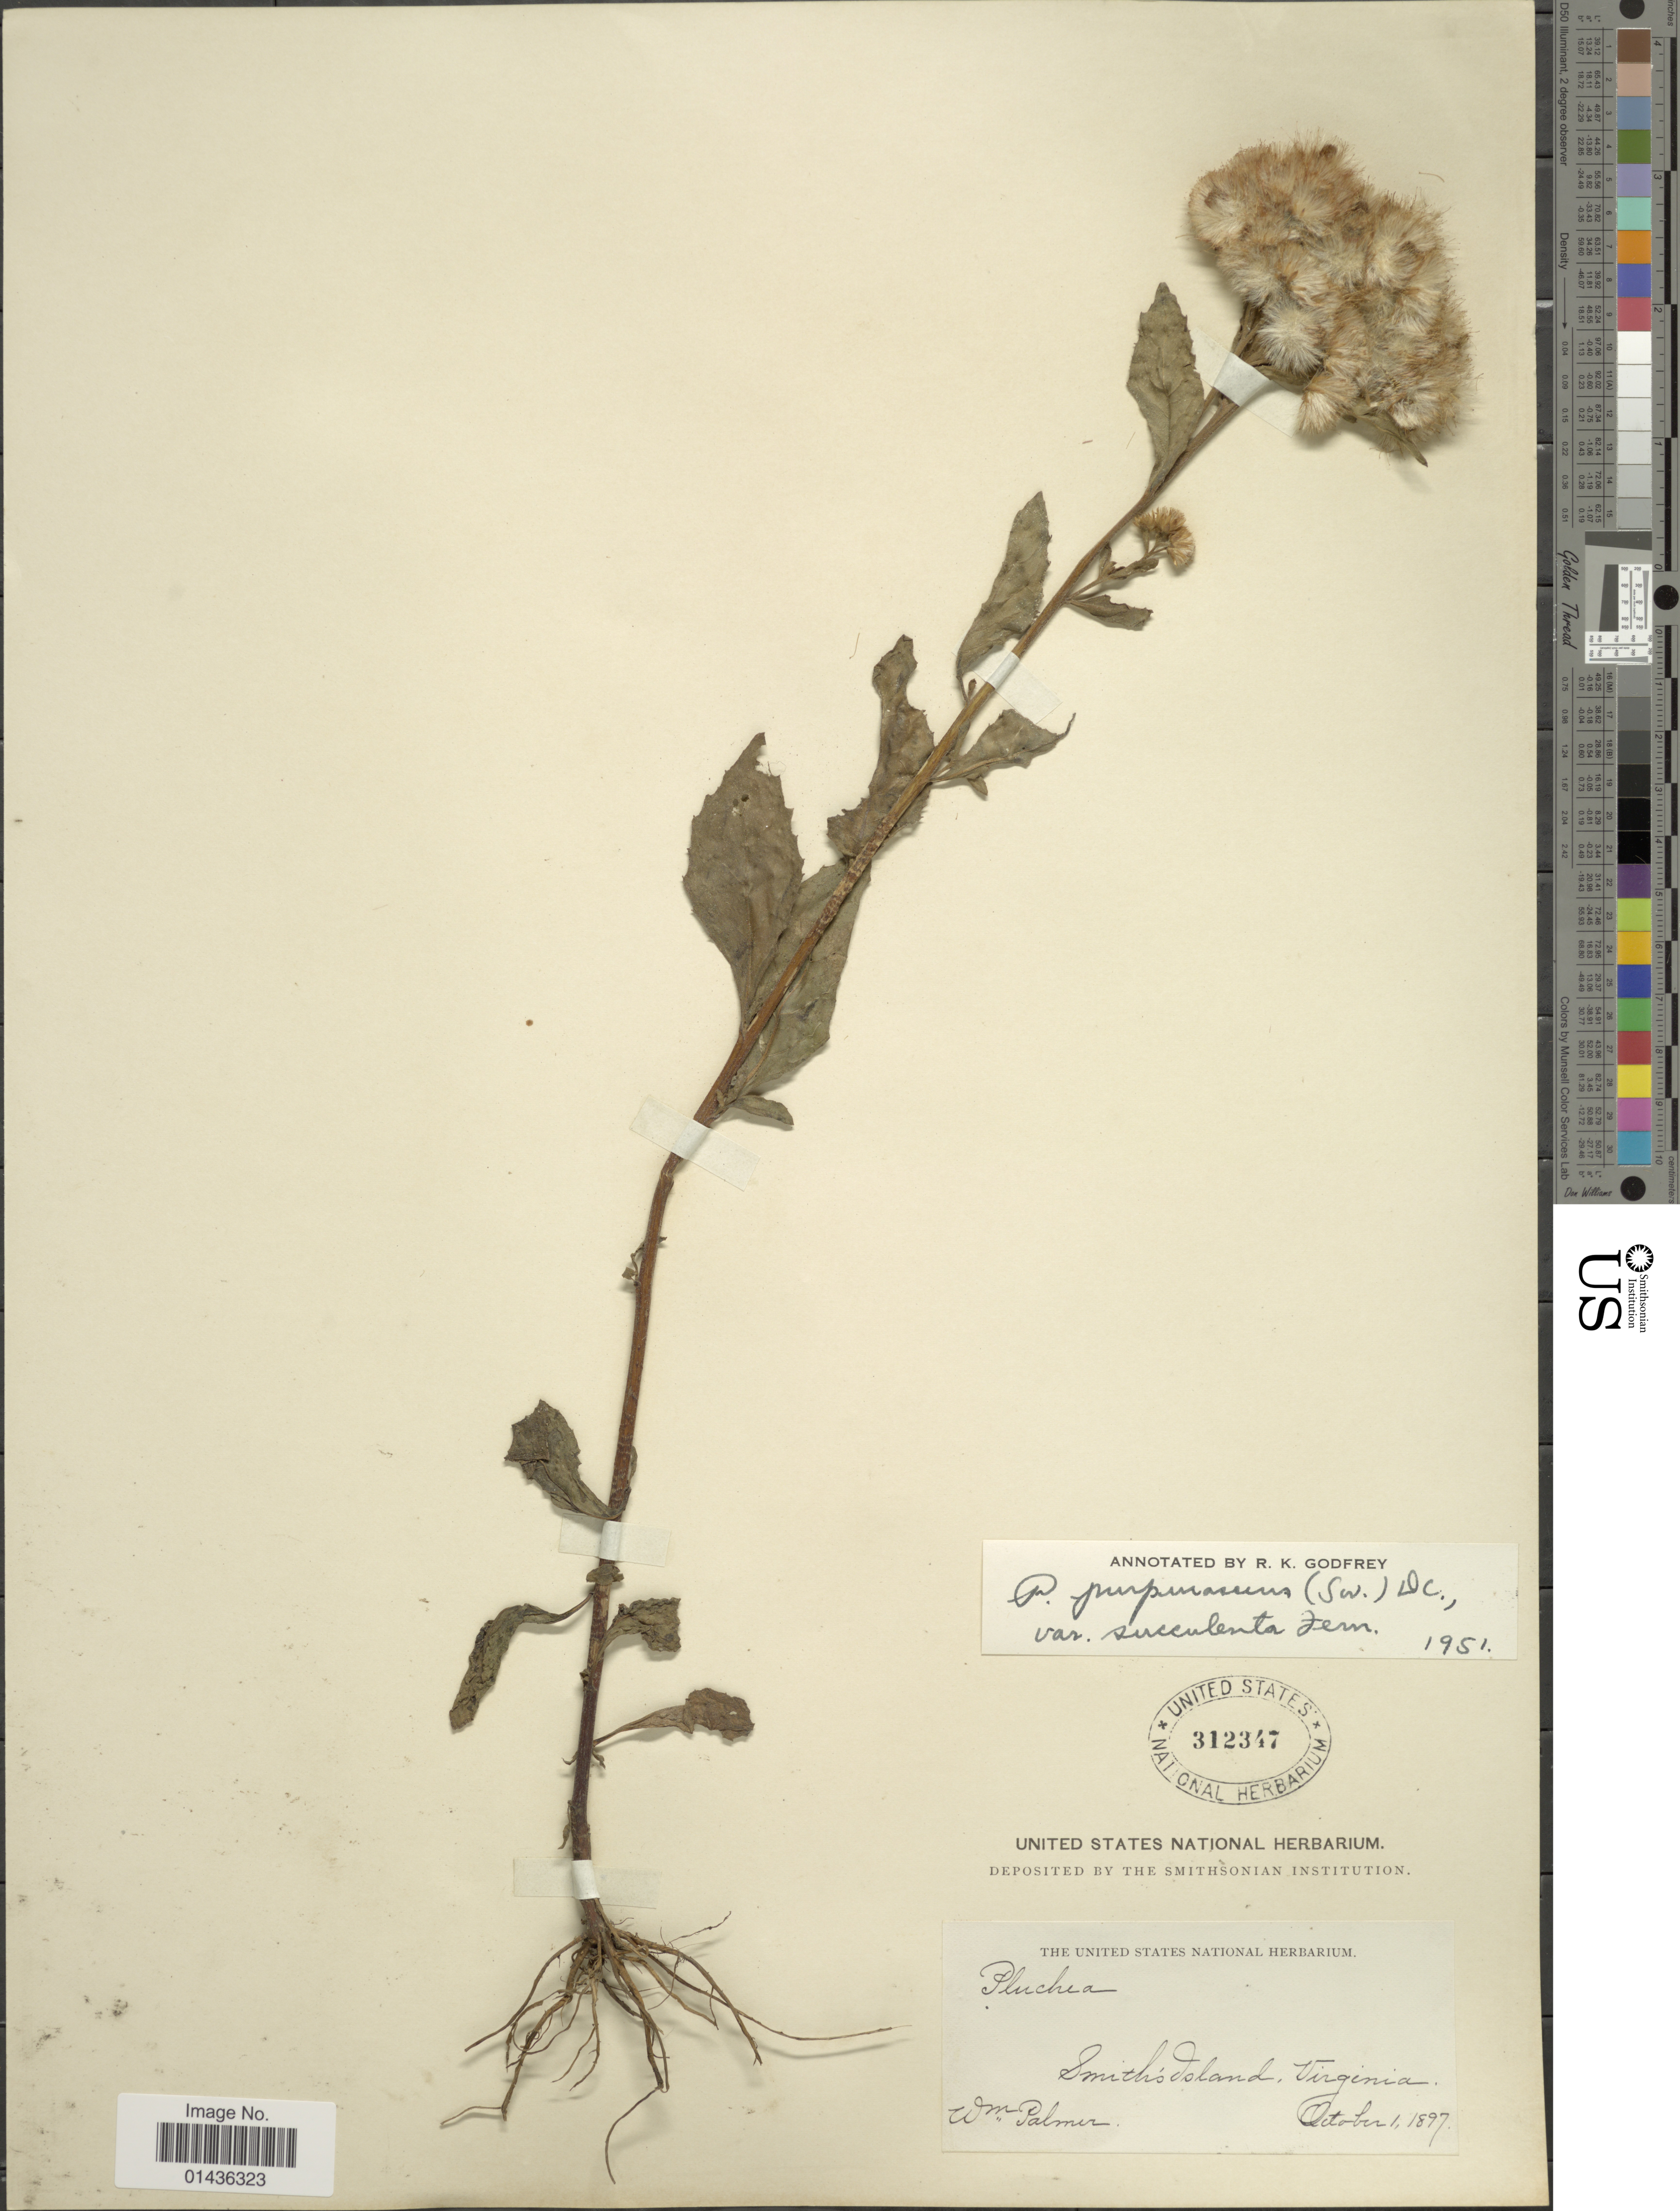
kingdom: Plantae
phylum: Tracheophyta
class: Magnoliopsida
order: Asterales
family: Asteraceae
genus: Pluchea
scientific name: Pluchea odorata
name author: (L.) Cass.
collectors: W. Palmer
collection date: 1897-10-01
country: United States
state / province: Virginia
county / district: Northampton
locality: Smith's Island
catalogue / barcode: US 312347